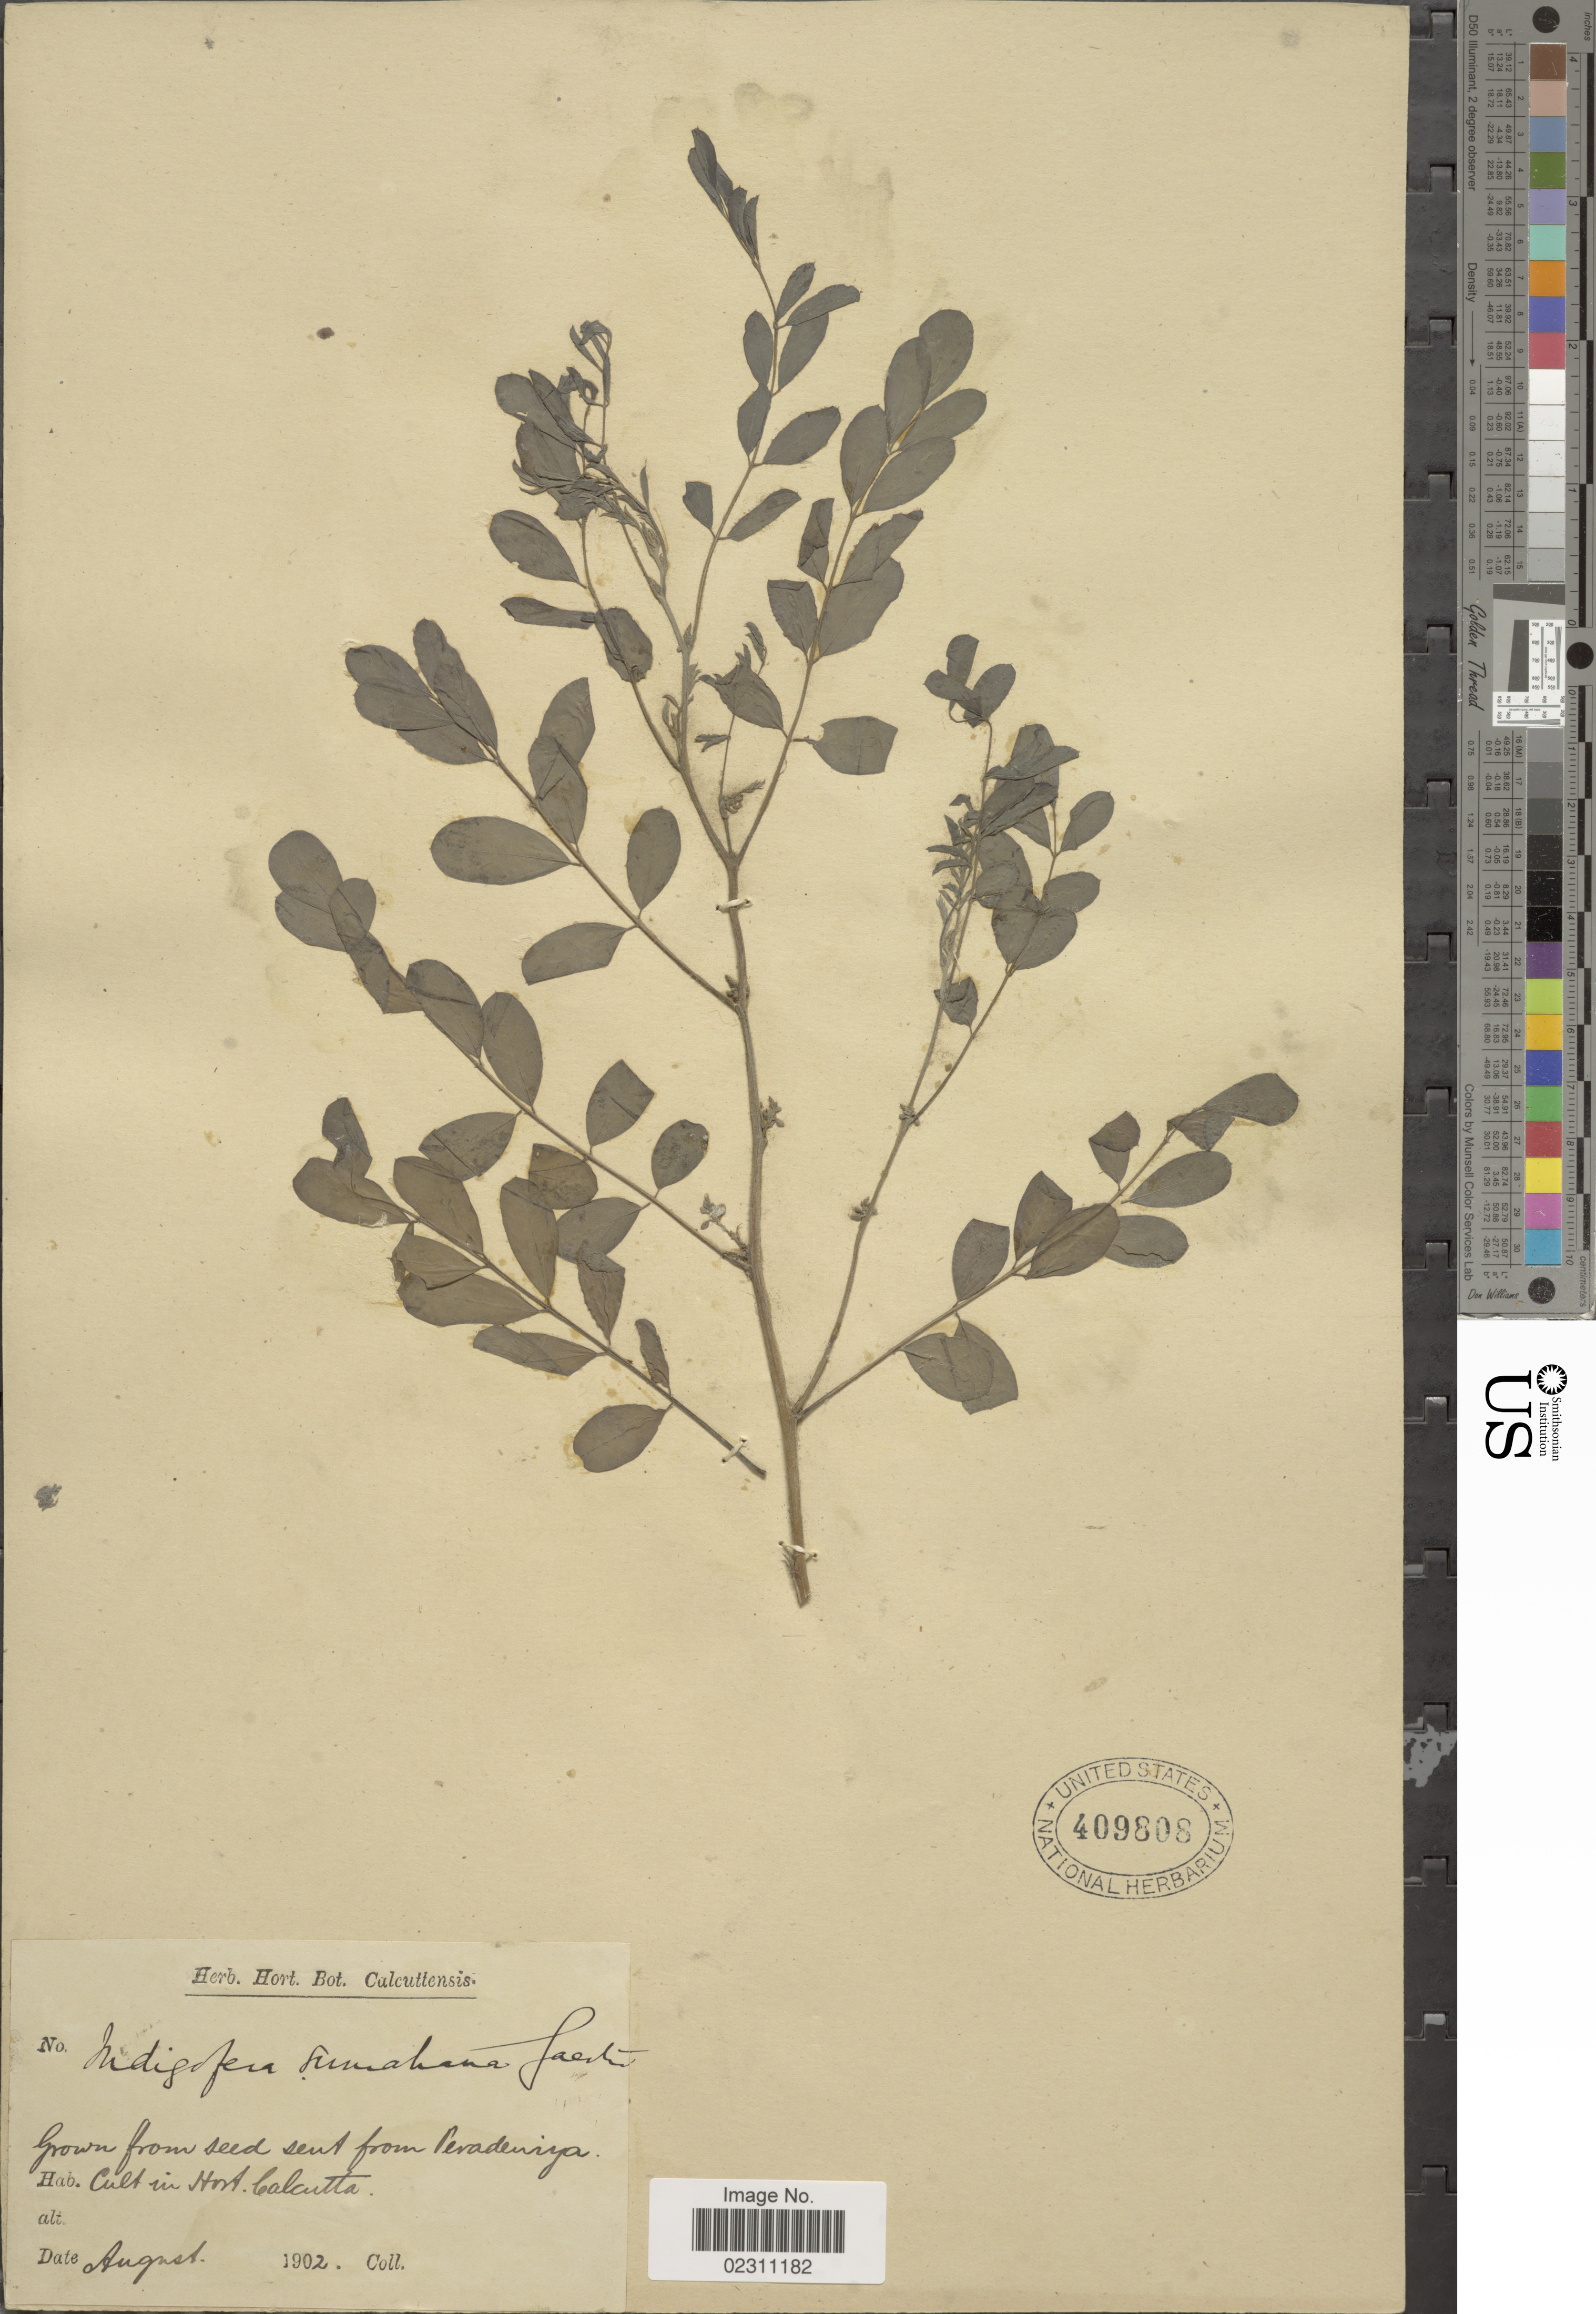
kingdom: Plantae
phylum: Tracheophyta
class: Magnoliopsida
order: Fabales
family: Fabaceae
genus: Indigofera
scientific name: Indigofera tinctoria sensu Naves non L.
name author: Naves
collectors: ex Herb. Hort. Bot. Calcuttensis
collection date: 1902-08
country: India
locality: Cult. in Hort. Calcutta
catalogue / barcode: US 409808